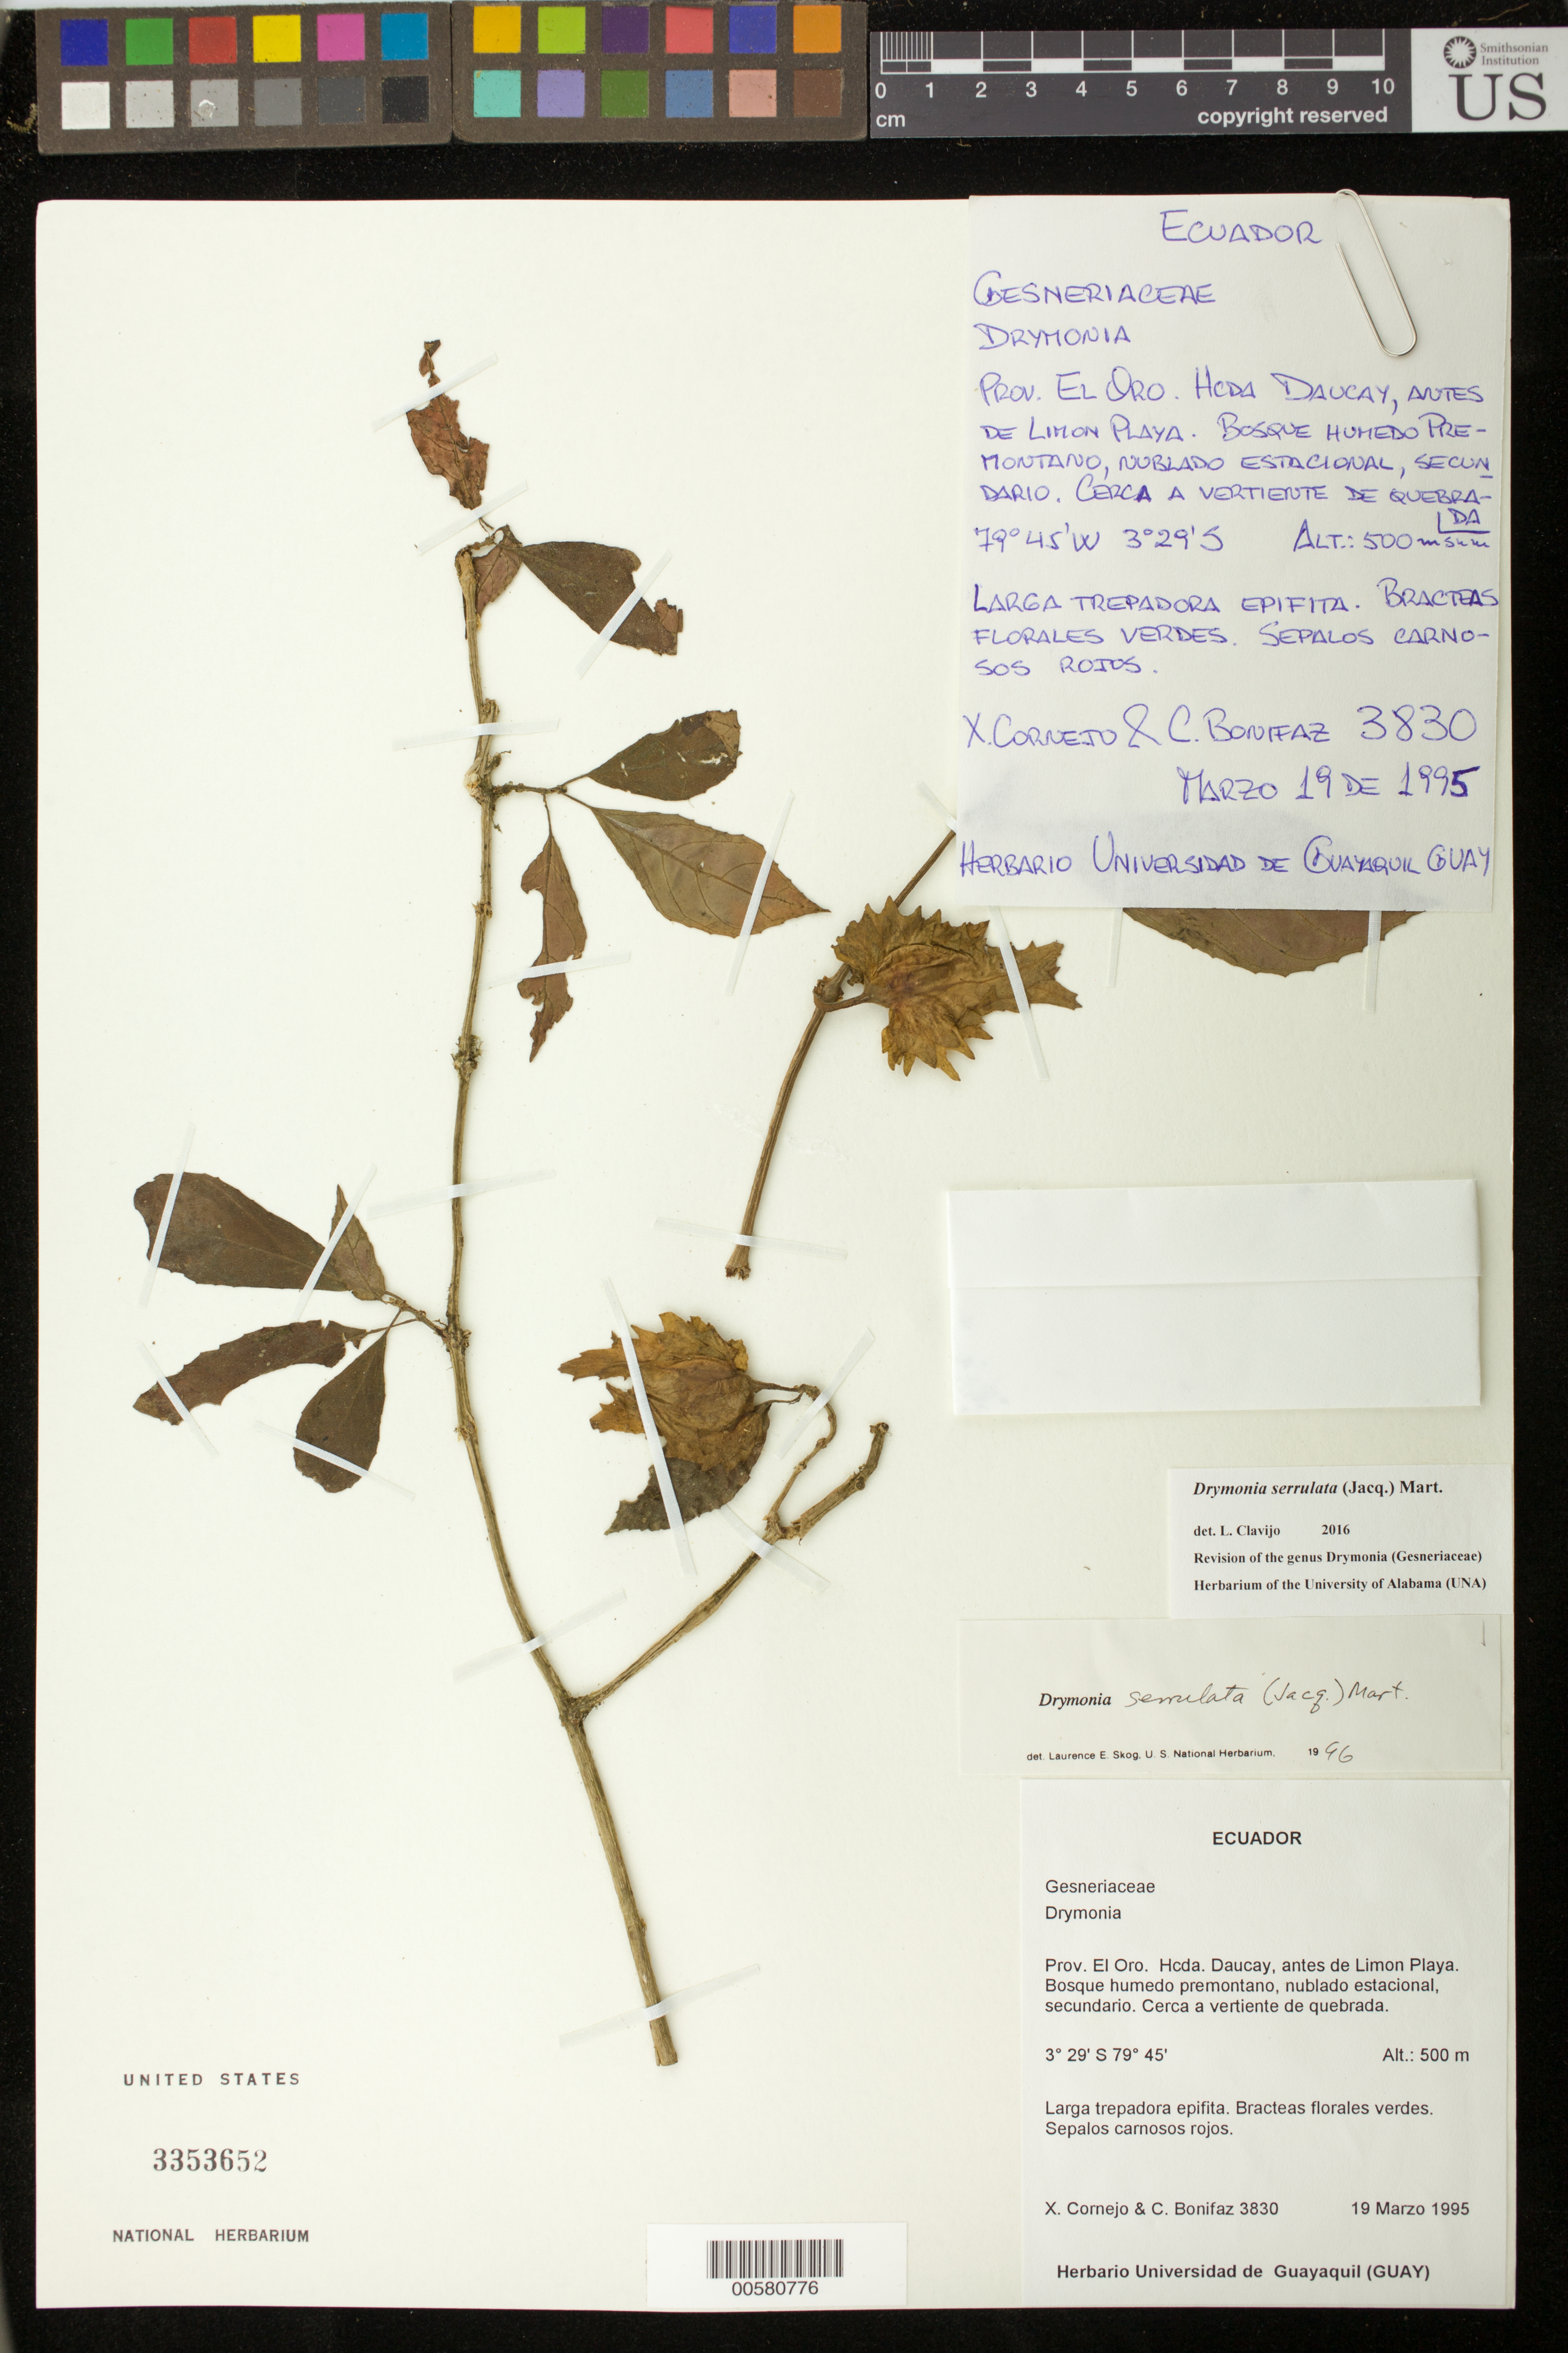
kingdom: Plantae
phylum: Tracheophyta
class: Magnoliopsida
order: Lamiales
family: Gesneriaceae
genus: Drymonia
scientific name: Drymonia serrulata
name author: (Jacq.) Mart.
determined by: Skog, Laurence E.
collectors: X. F. Cornejo & C. Bonifaz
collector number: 3830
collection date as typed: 19 Mar 1995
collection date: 1995-03-19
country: Ecuador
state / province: El Oro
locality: Hcda. Daucay, antes de Limon Playa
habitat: Bosque humedo premontano, nublado estacional, secundario; cerca a vertiente de quebrada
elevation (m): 500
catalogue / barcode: US 3353652